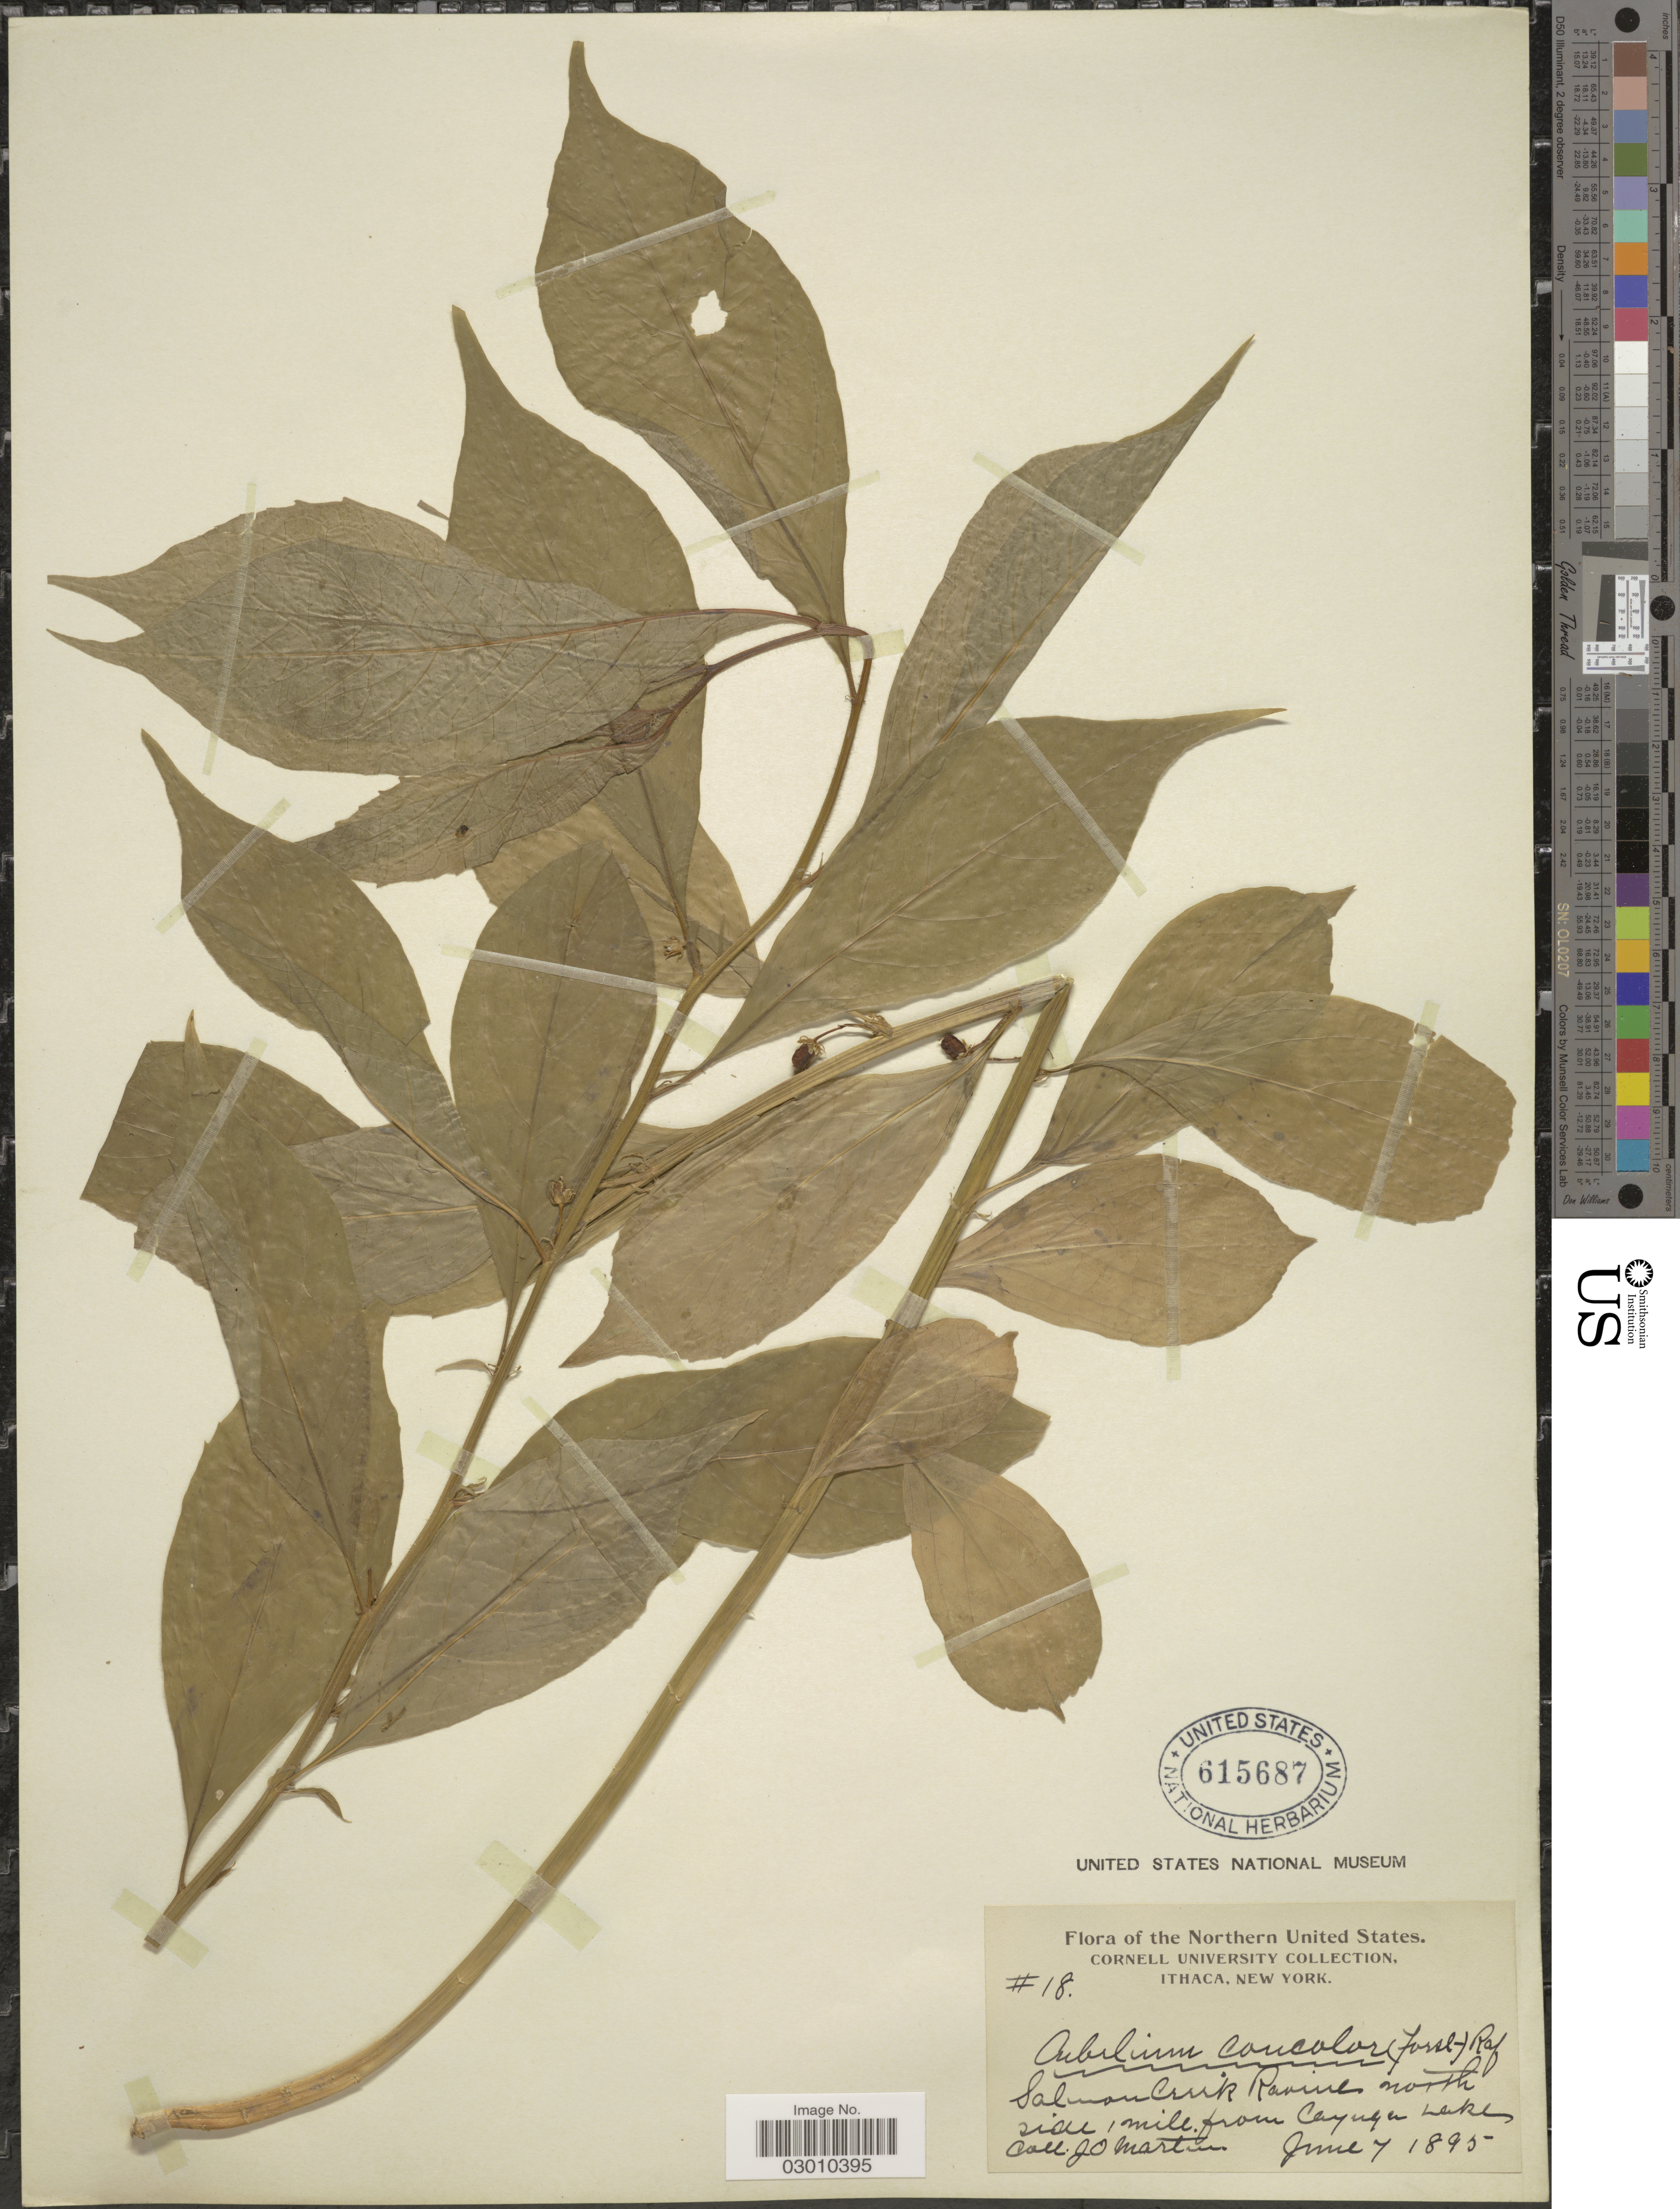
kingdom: Plantae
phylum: Tracheophyta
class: Magnoliopsida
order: Malpighiales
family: Violaceae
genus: Cubelium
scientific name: Cubelium concolor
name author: (T.F. Forst.) Raf. ex Britton & A. Br.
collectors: J. Martins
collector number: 18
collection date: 1895-06-07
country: United States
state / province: New York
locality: Northern United States. Salmon Creek Ravine north side 1 mile from Cayuga Lake.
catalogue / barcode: US 615687